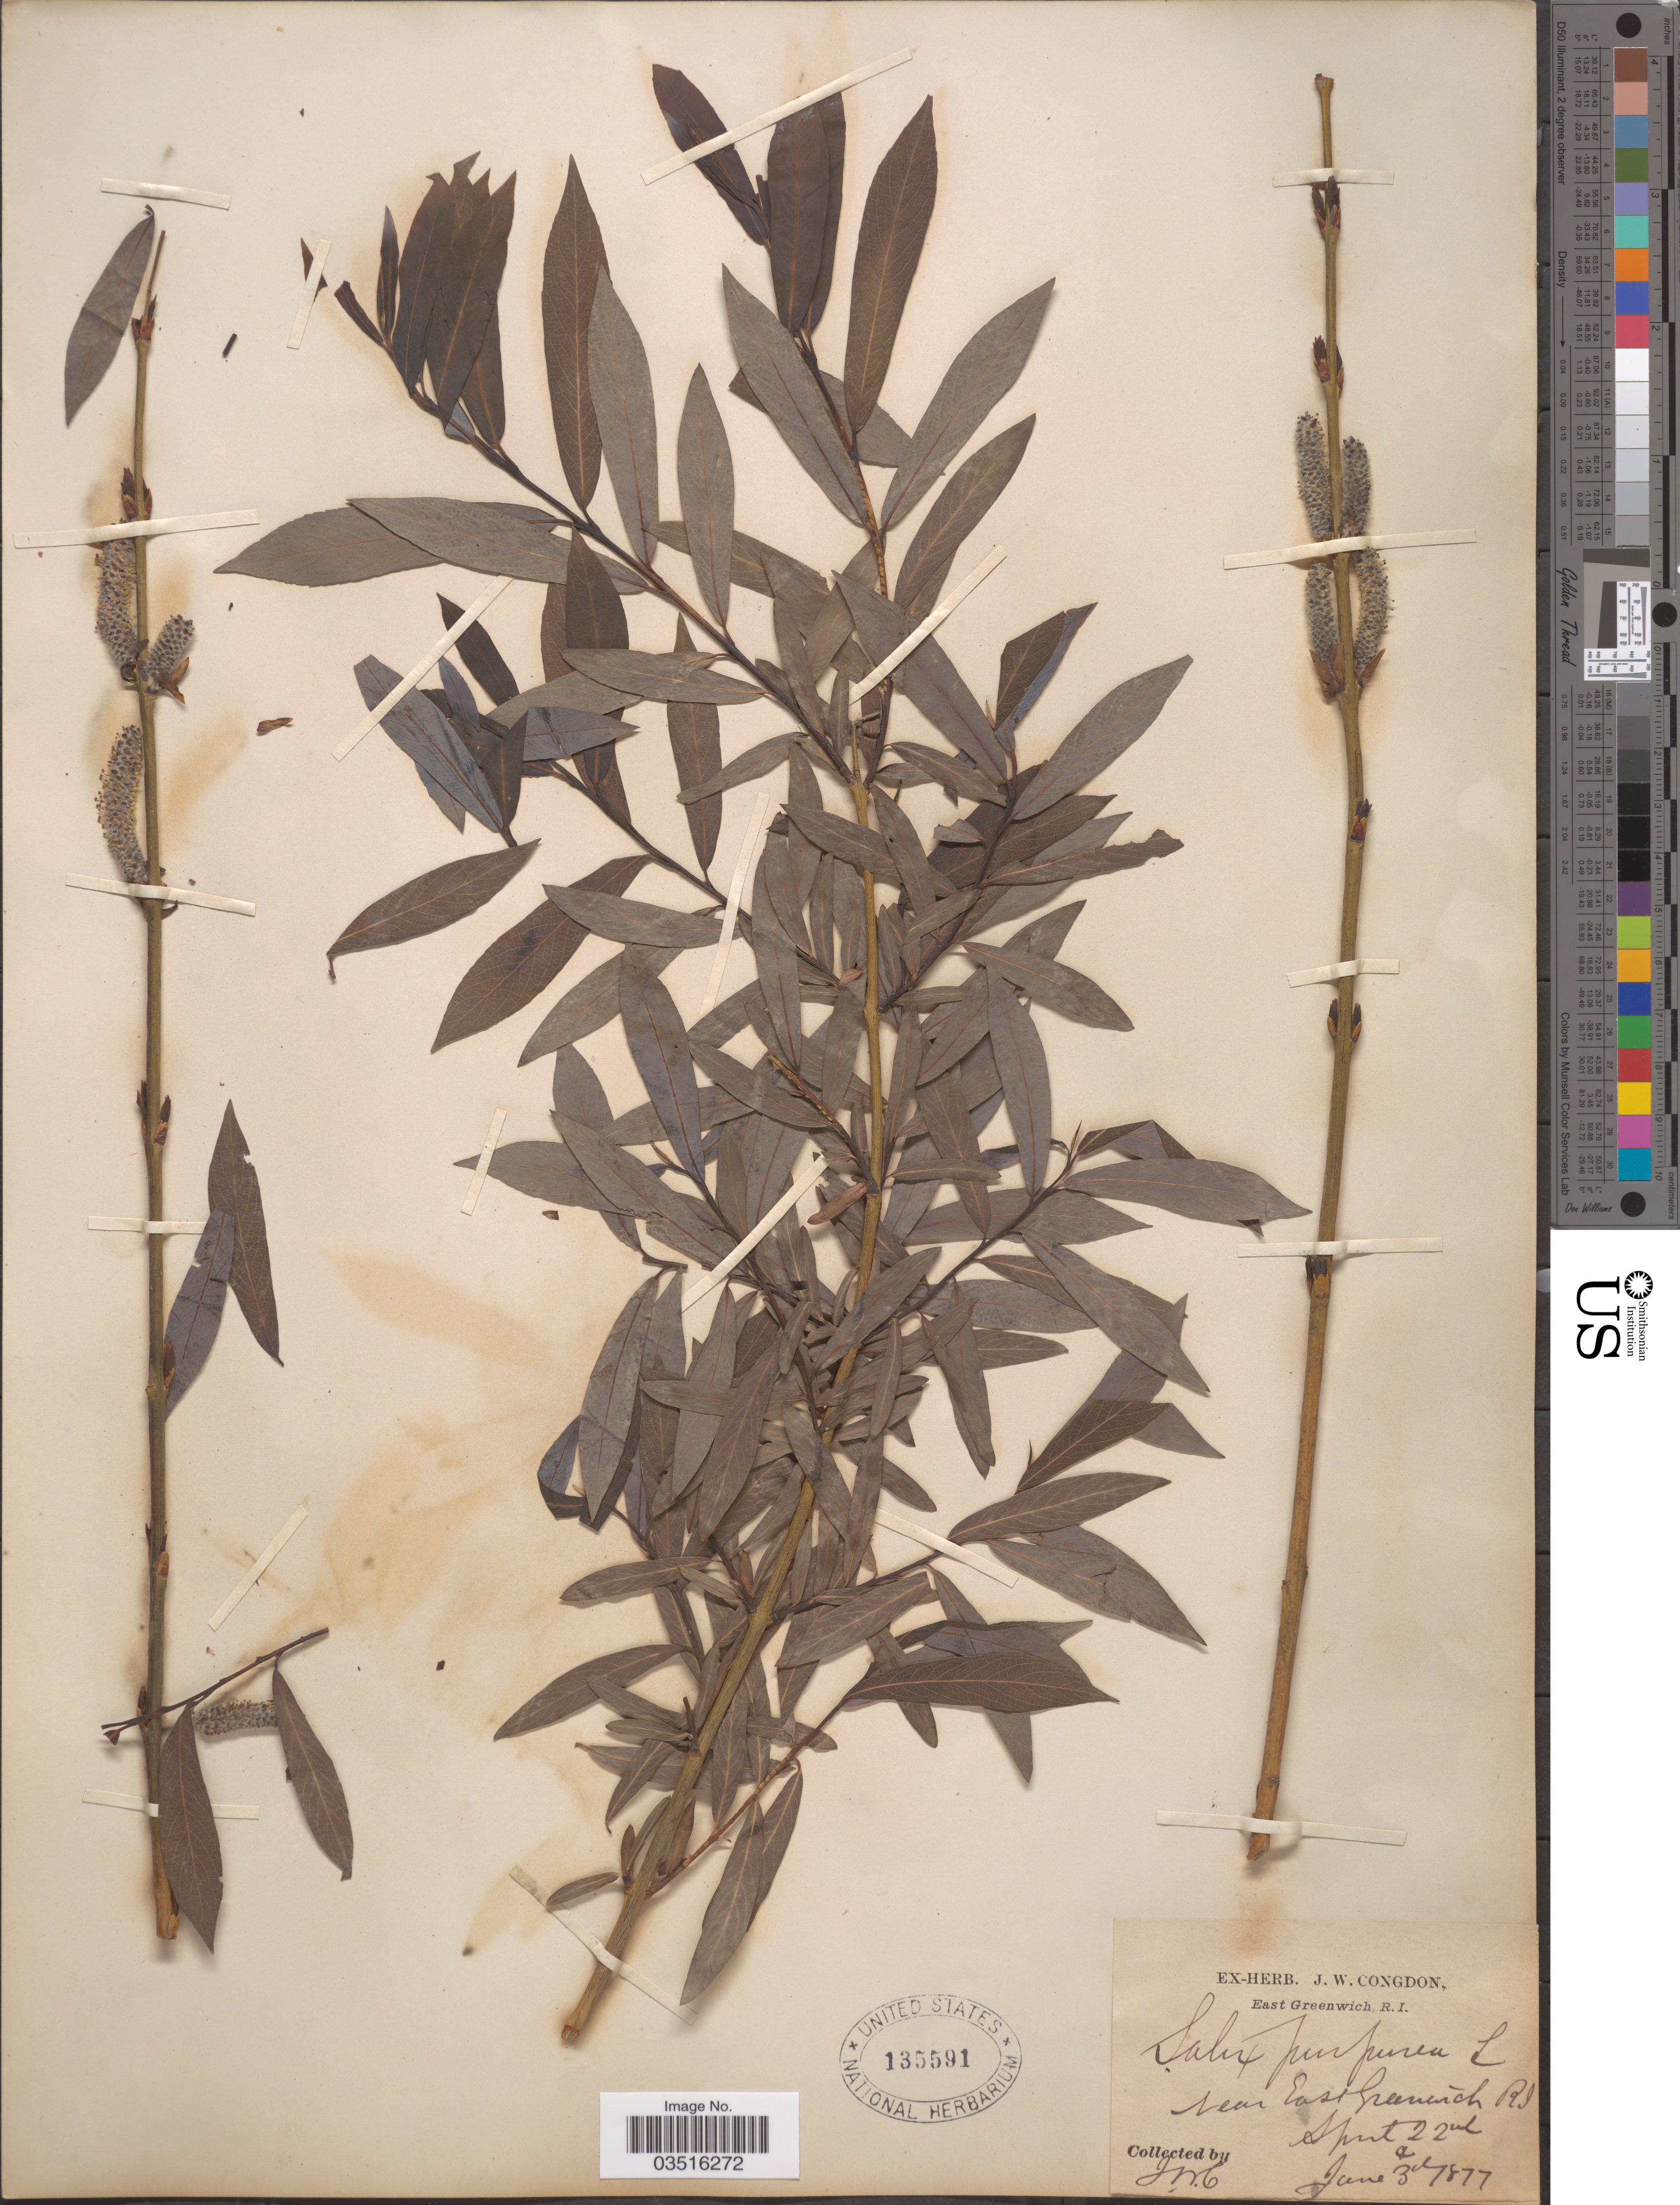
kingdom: Plantae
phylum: Tracheophyta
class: Magnoliopsida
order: Malpighiales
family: Salicaceae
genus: Salix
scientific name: Salix purpurea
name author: L.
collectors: J. W. Congdon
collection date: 1877-04-22/1877-06-03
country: United States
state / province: Rhode Island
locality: Near East Greenwich.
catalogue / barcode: US 135591